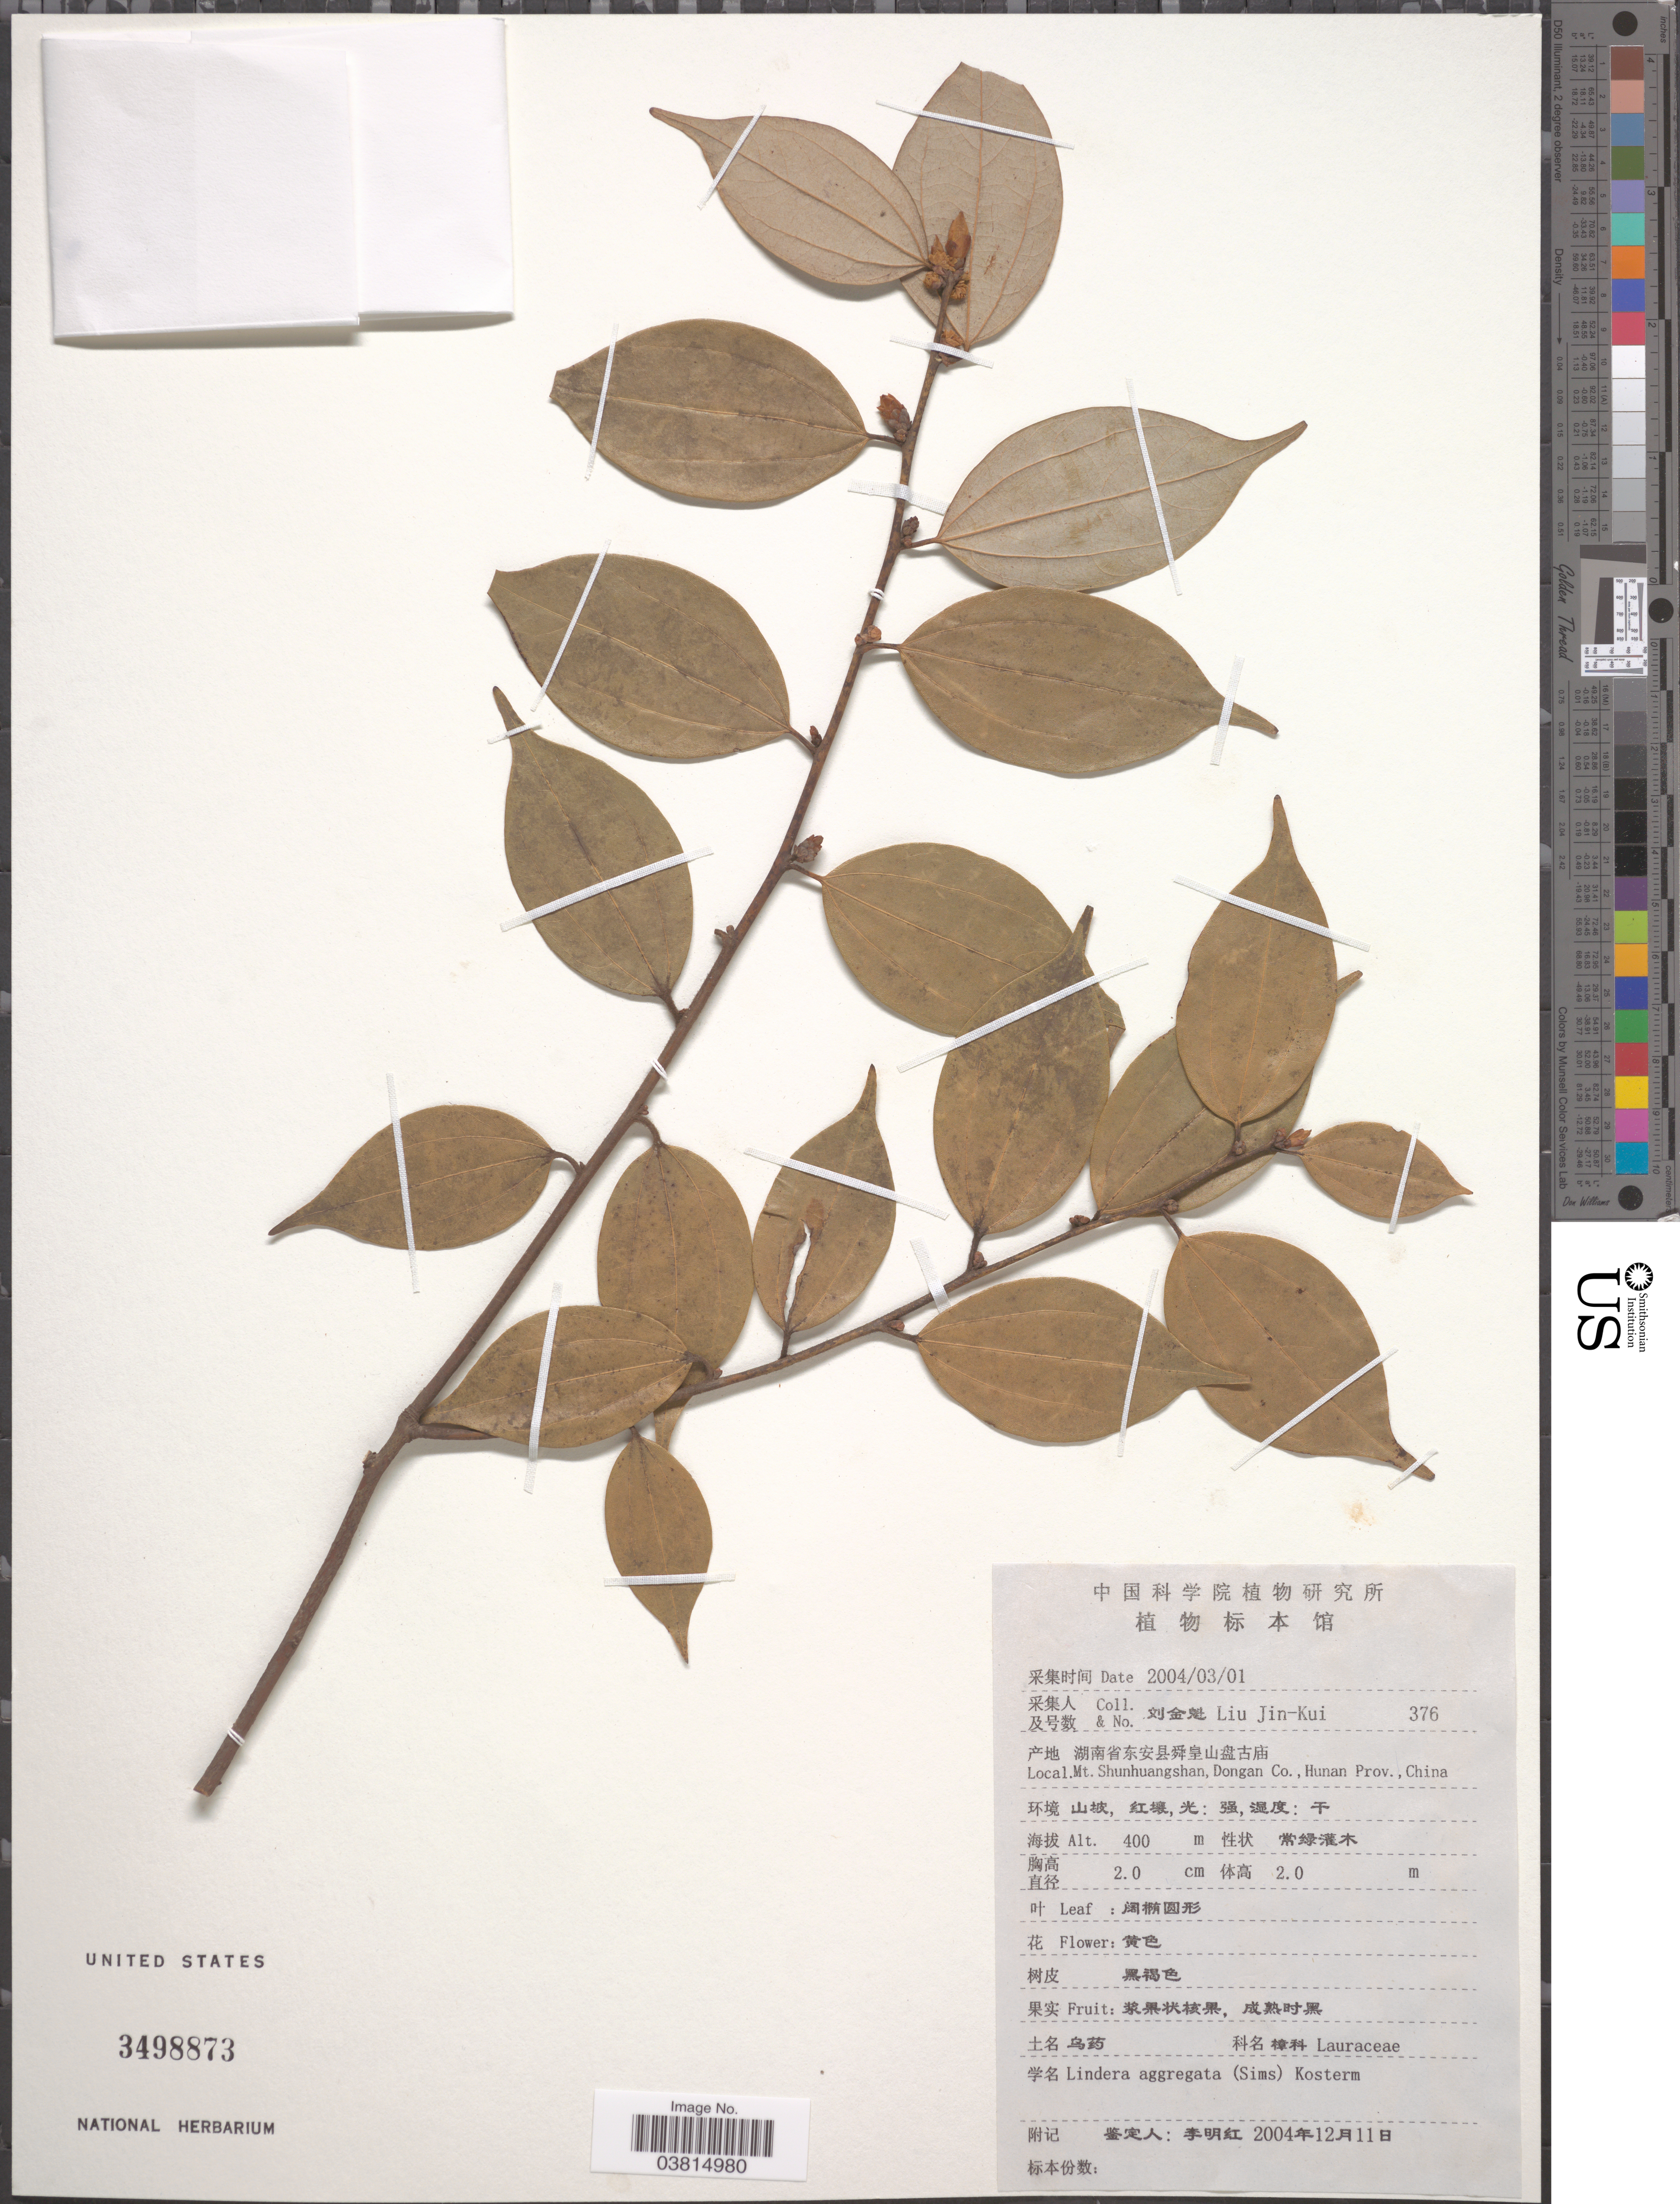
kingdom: Plantae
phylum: Tracheophyta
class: Magnoliopsida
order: Laurales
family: Lauraceae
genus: Lindera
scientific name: Lindera aggregata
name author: (Sims) Kosterm.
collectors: Liu Jin-Kui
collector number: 376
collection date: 2004-03-01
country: China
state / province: Hunan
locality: Mt. Shunhuangshan, Dongan Co., Hunan Prov.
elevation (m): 400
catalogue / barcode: US 3498873